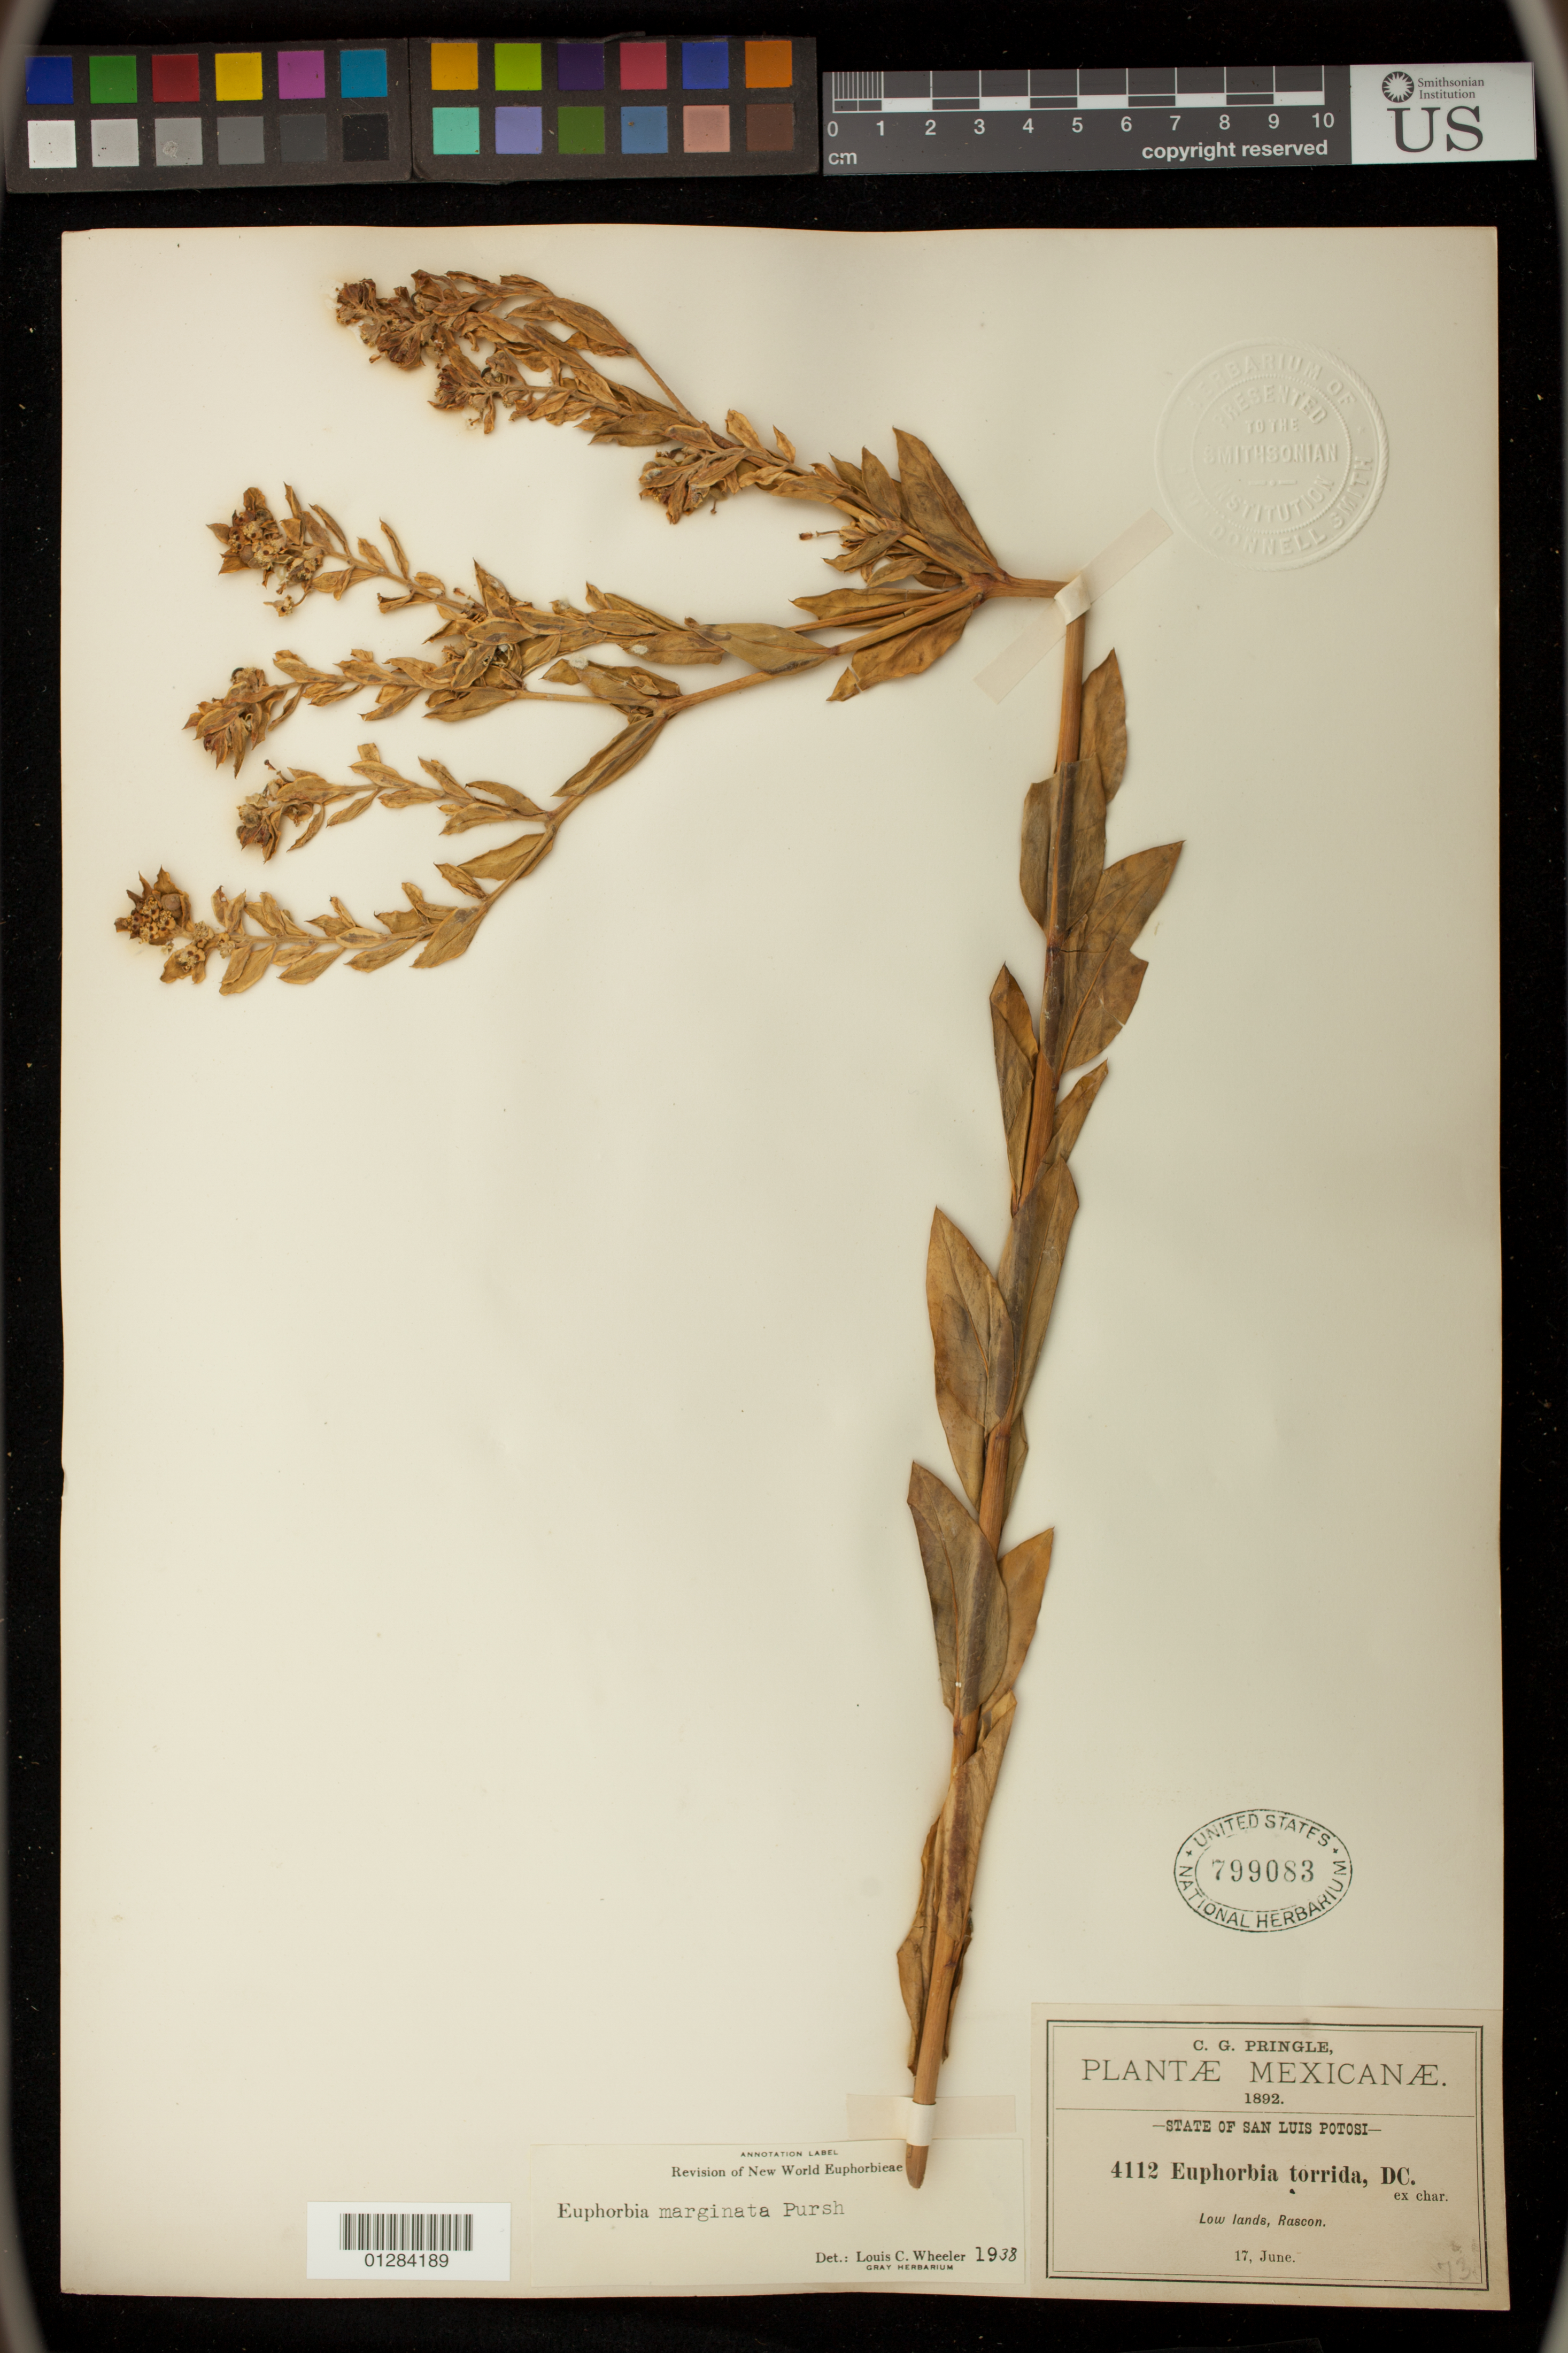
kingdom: Plantae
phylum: Tracheophyta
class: Magnoliopsida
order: Malpighiales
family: Euphorbiaceae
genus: Euphorbia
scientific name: Euphorbia marginata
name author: Pursh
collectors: C. G. Pringle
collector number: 4112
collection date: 1892-06-17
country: Mexico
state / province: San Luis Potosí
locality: Low lands, Rascon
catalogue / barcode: US 799083